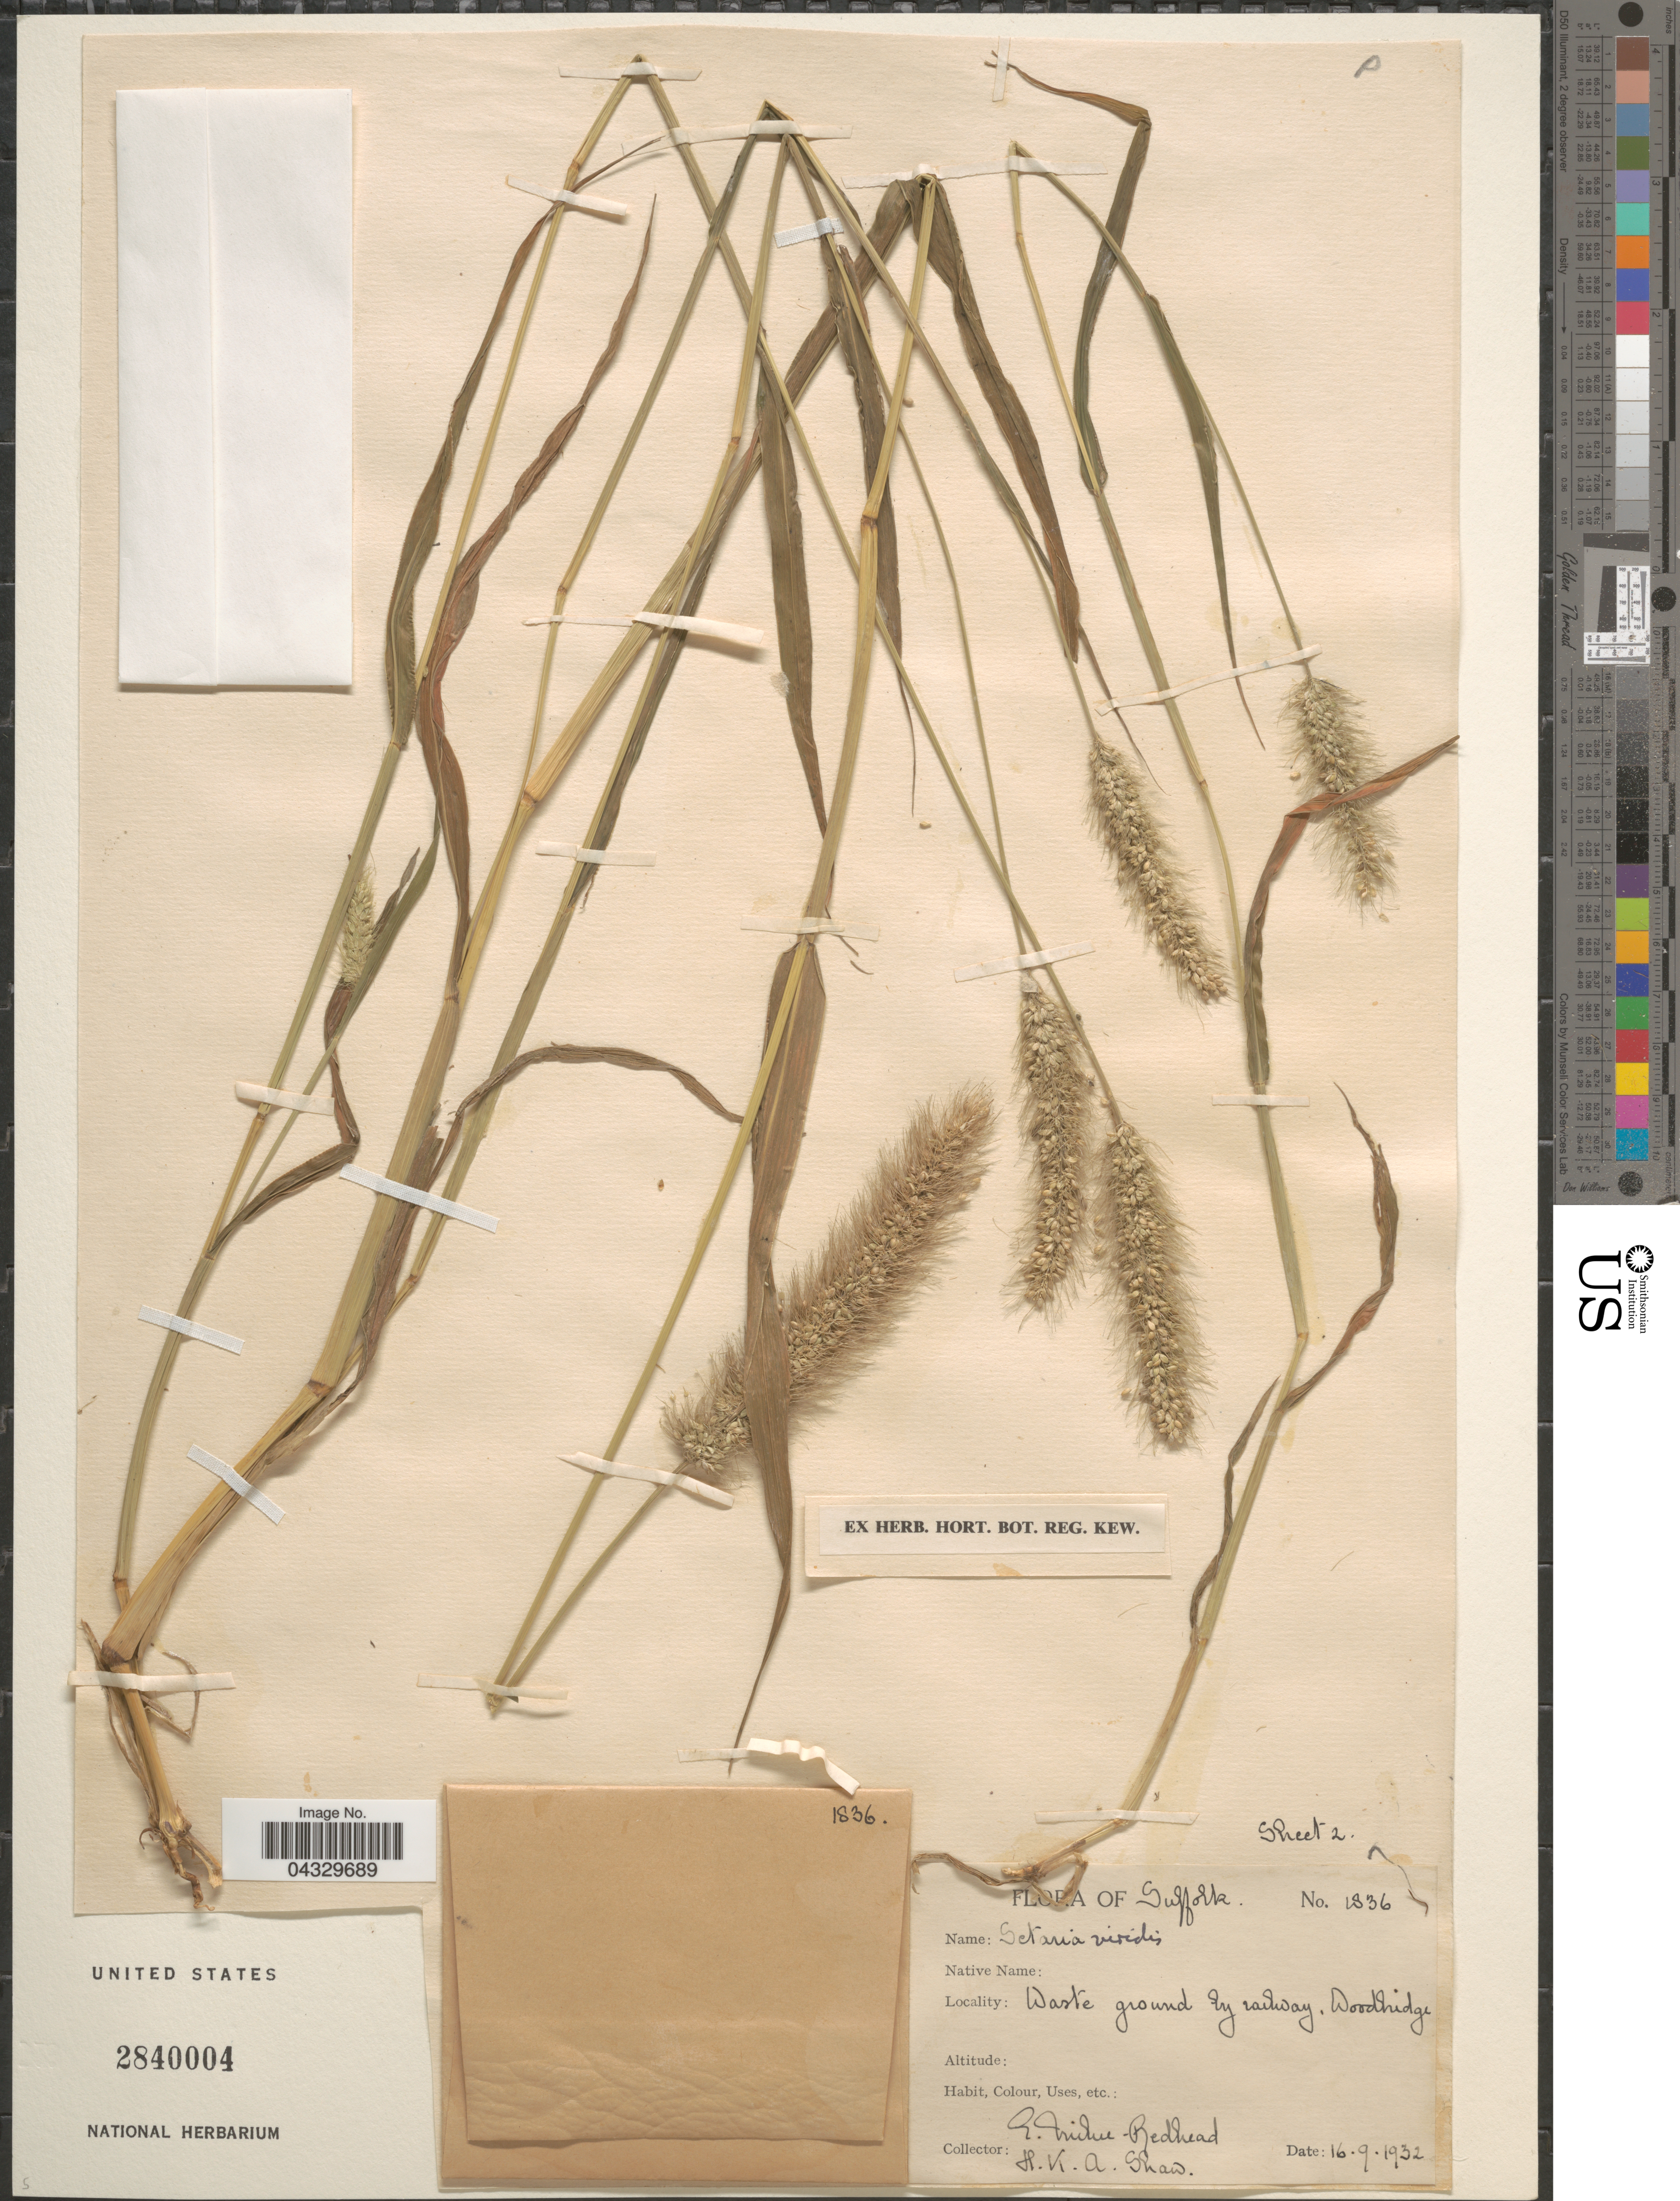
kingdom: Plantae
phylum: Tracheophyta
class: Liliopsida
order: Poales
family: Poaceae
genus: Setaria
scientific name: Setaria viridis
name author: (L.) P. Beauv.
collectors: E. W. Milne-Redhead & H. Shaw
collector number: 1836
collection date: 1932-09-16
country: United Kingdom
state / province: England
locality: Suffolk. Waste ground by railway. Woodbridge.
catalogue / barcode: US 2840004